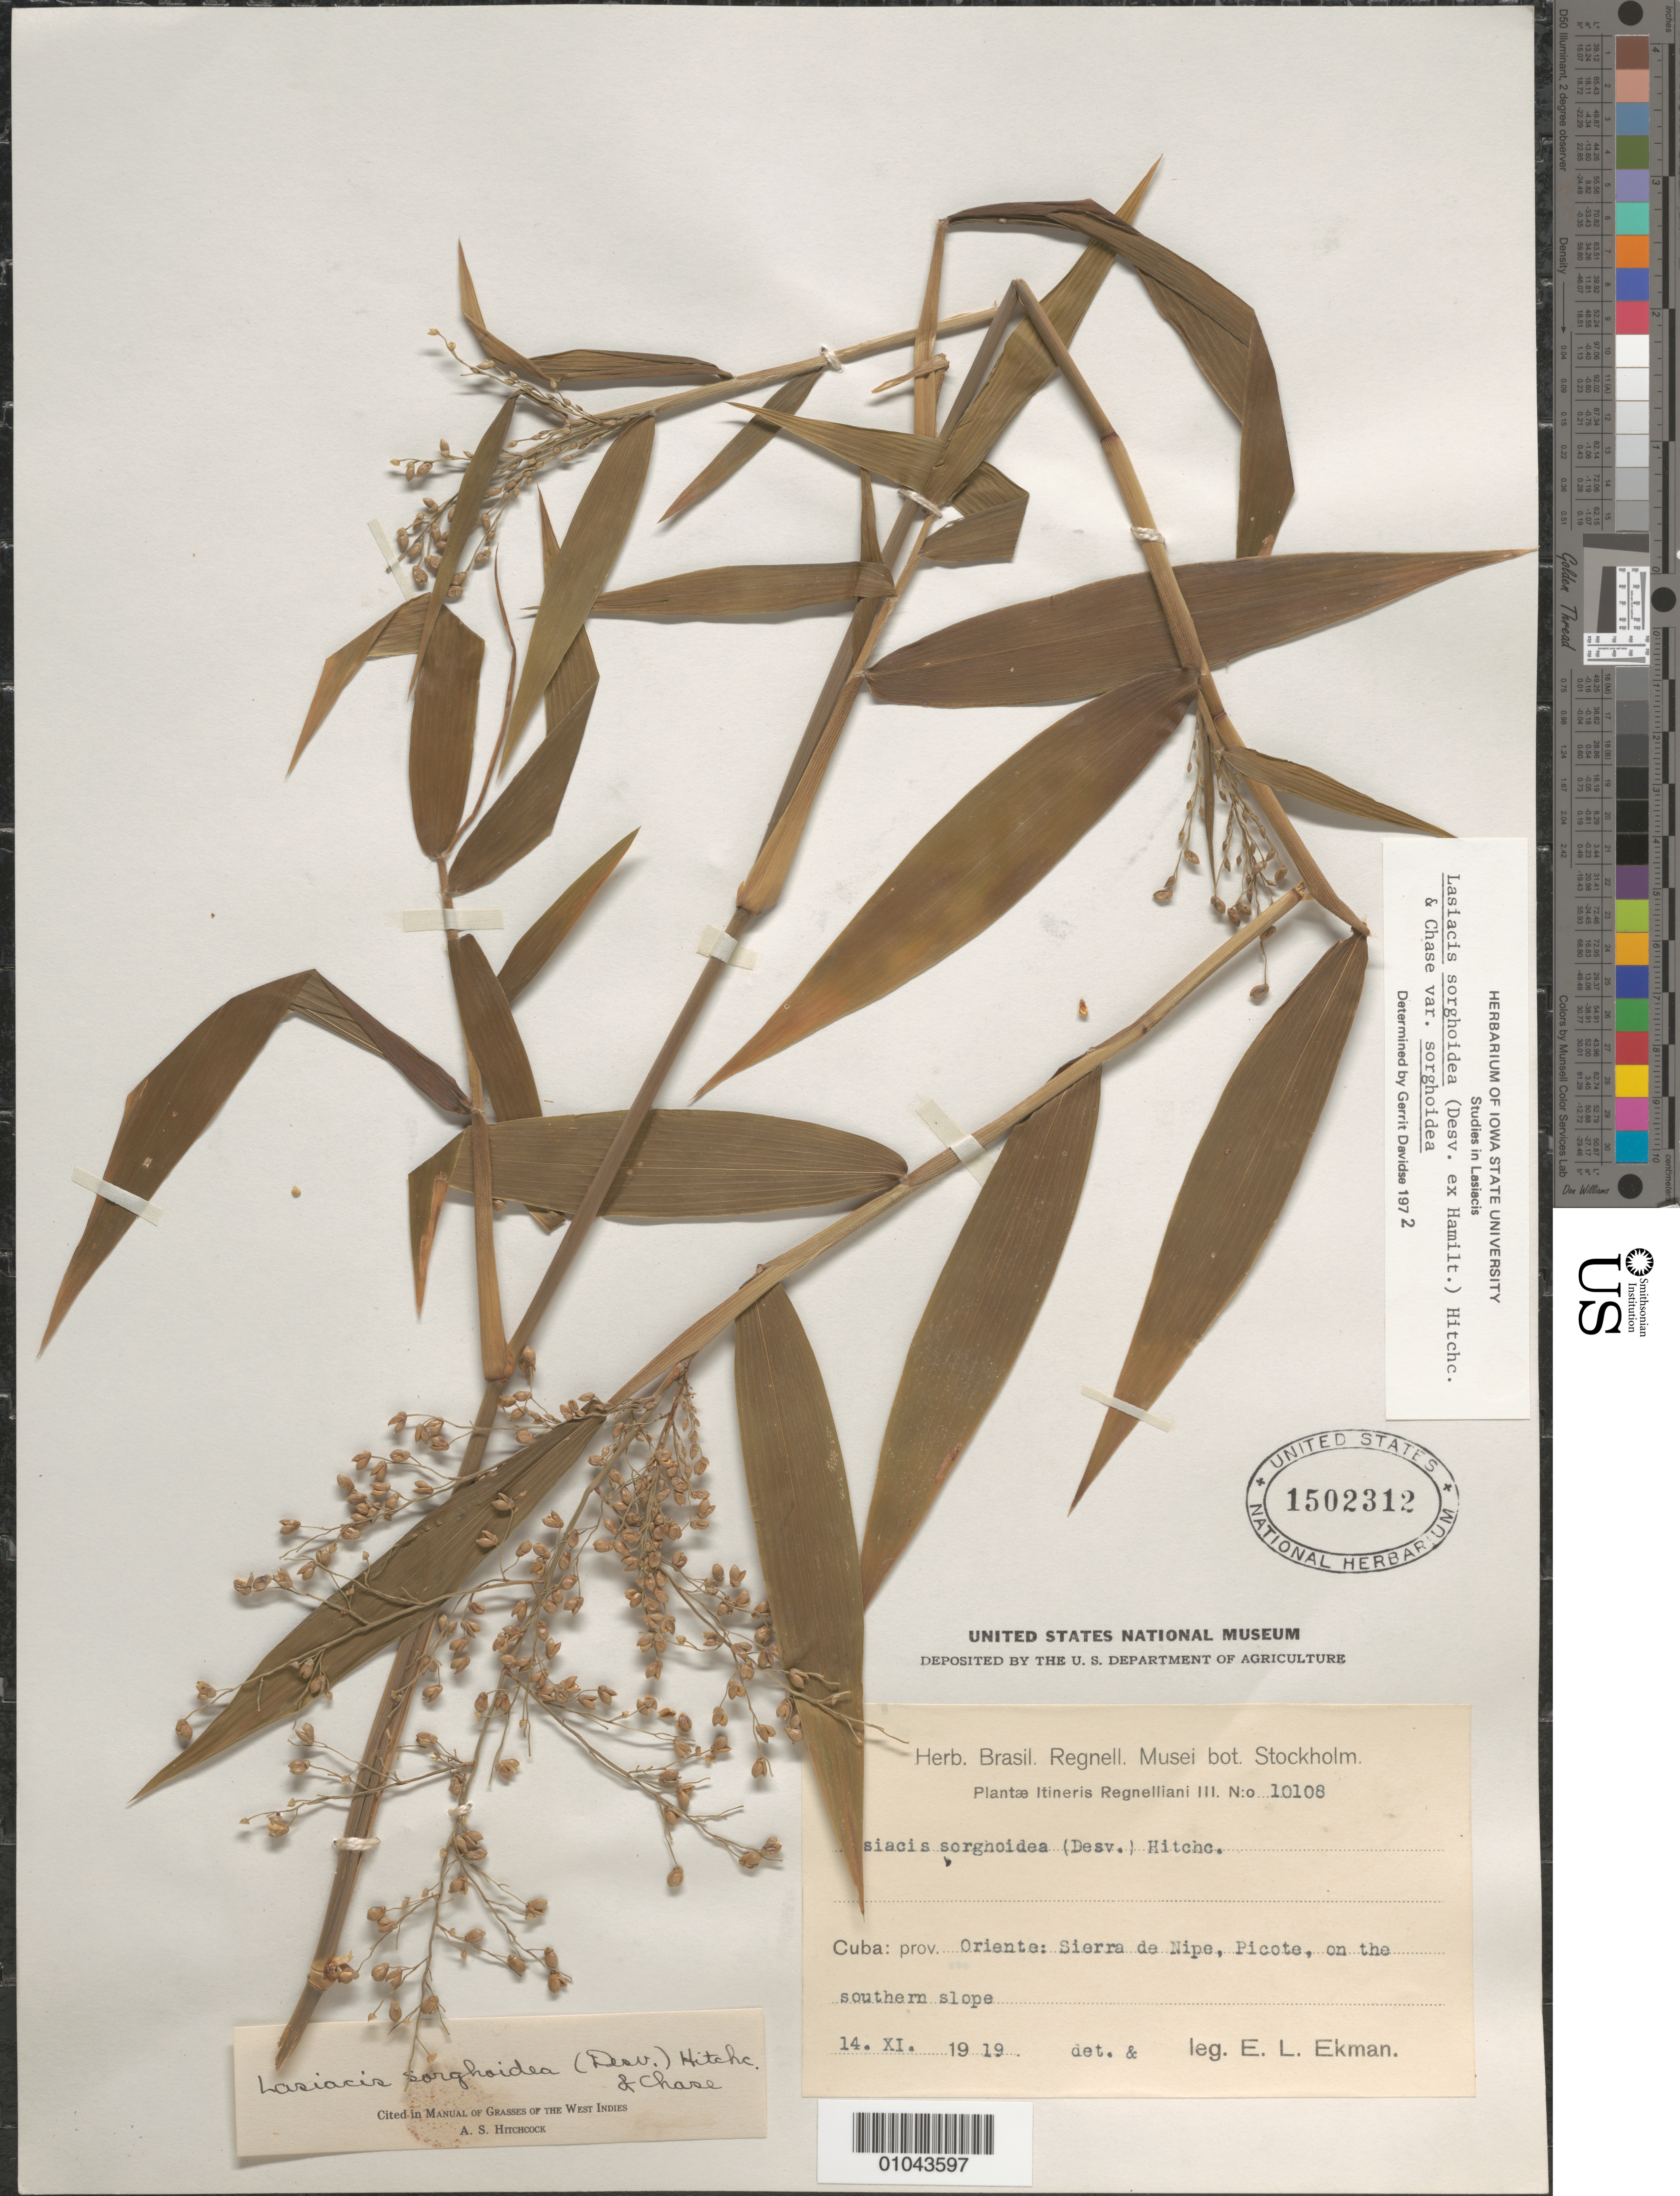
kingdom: Plantae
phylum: Tracheophyta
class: Liliopsida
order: Poales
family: Poaceae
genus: Lasiacis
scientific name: Lasiacis sorghoidea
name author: (Desv. ex Ham.) Hitchc. & Chase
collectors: E. L. Ekman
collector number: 10108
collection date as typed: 14 Nov 1919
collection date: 1919-11-14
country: Cuba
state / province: Holguín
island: Cuba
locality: Sierra de Nipe, Picote, on the southern slope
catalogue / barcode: US 1502312